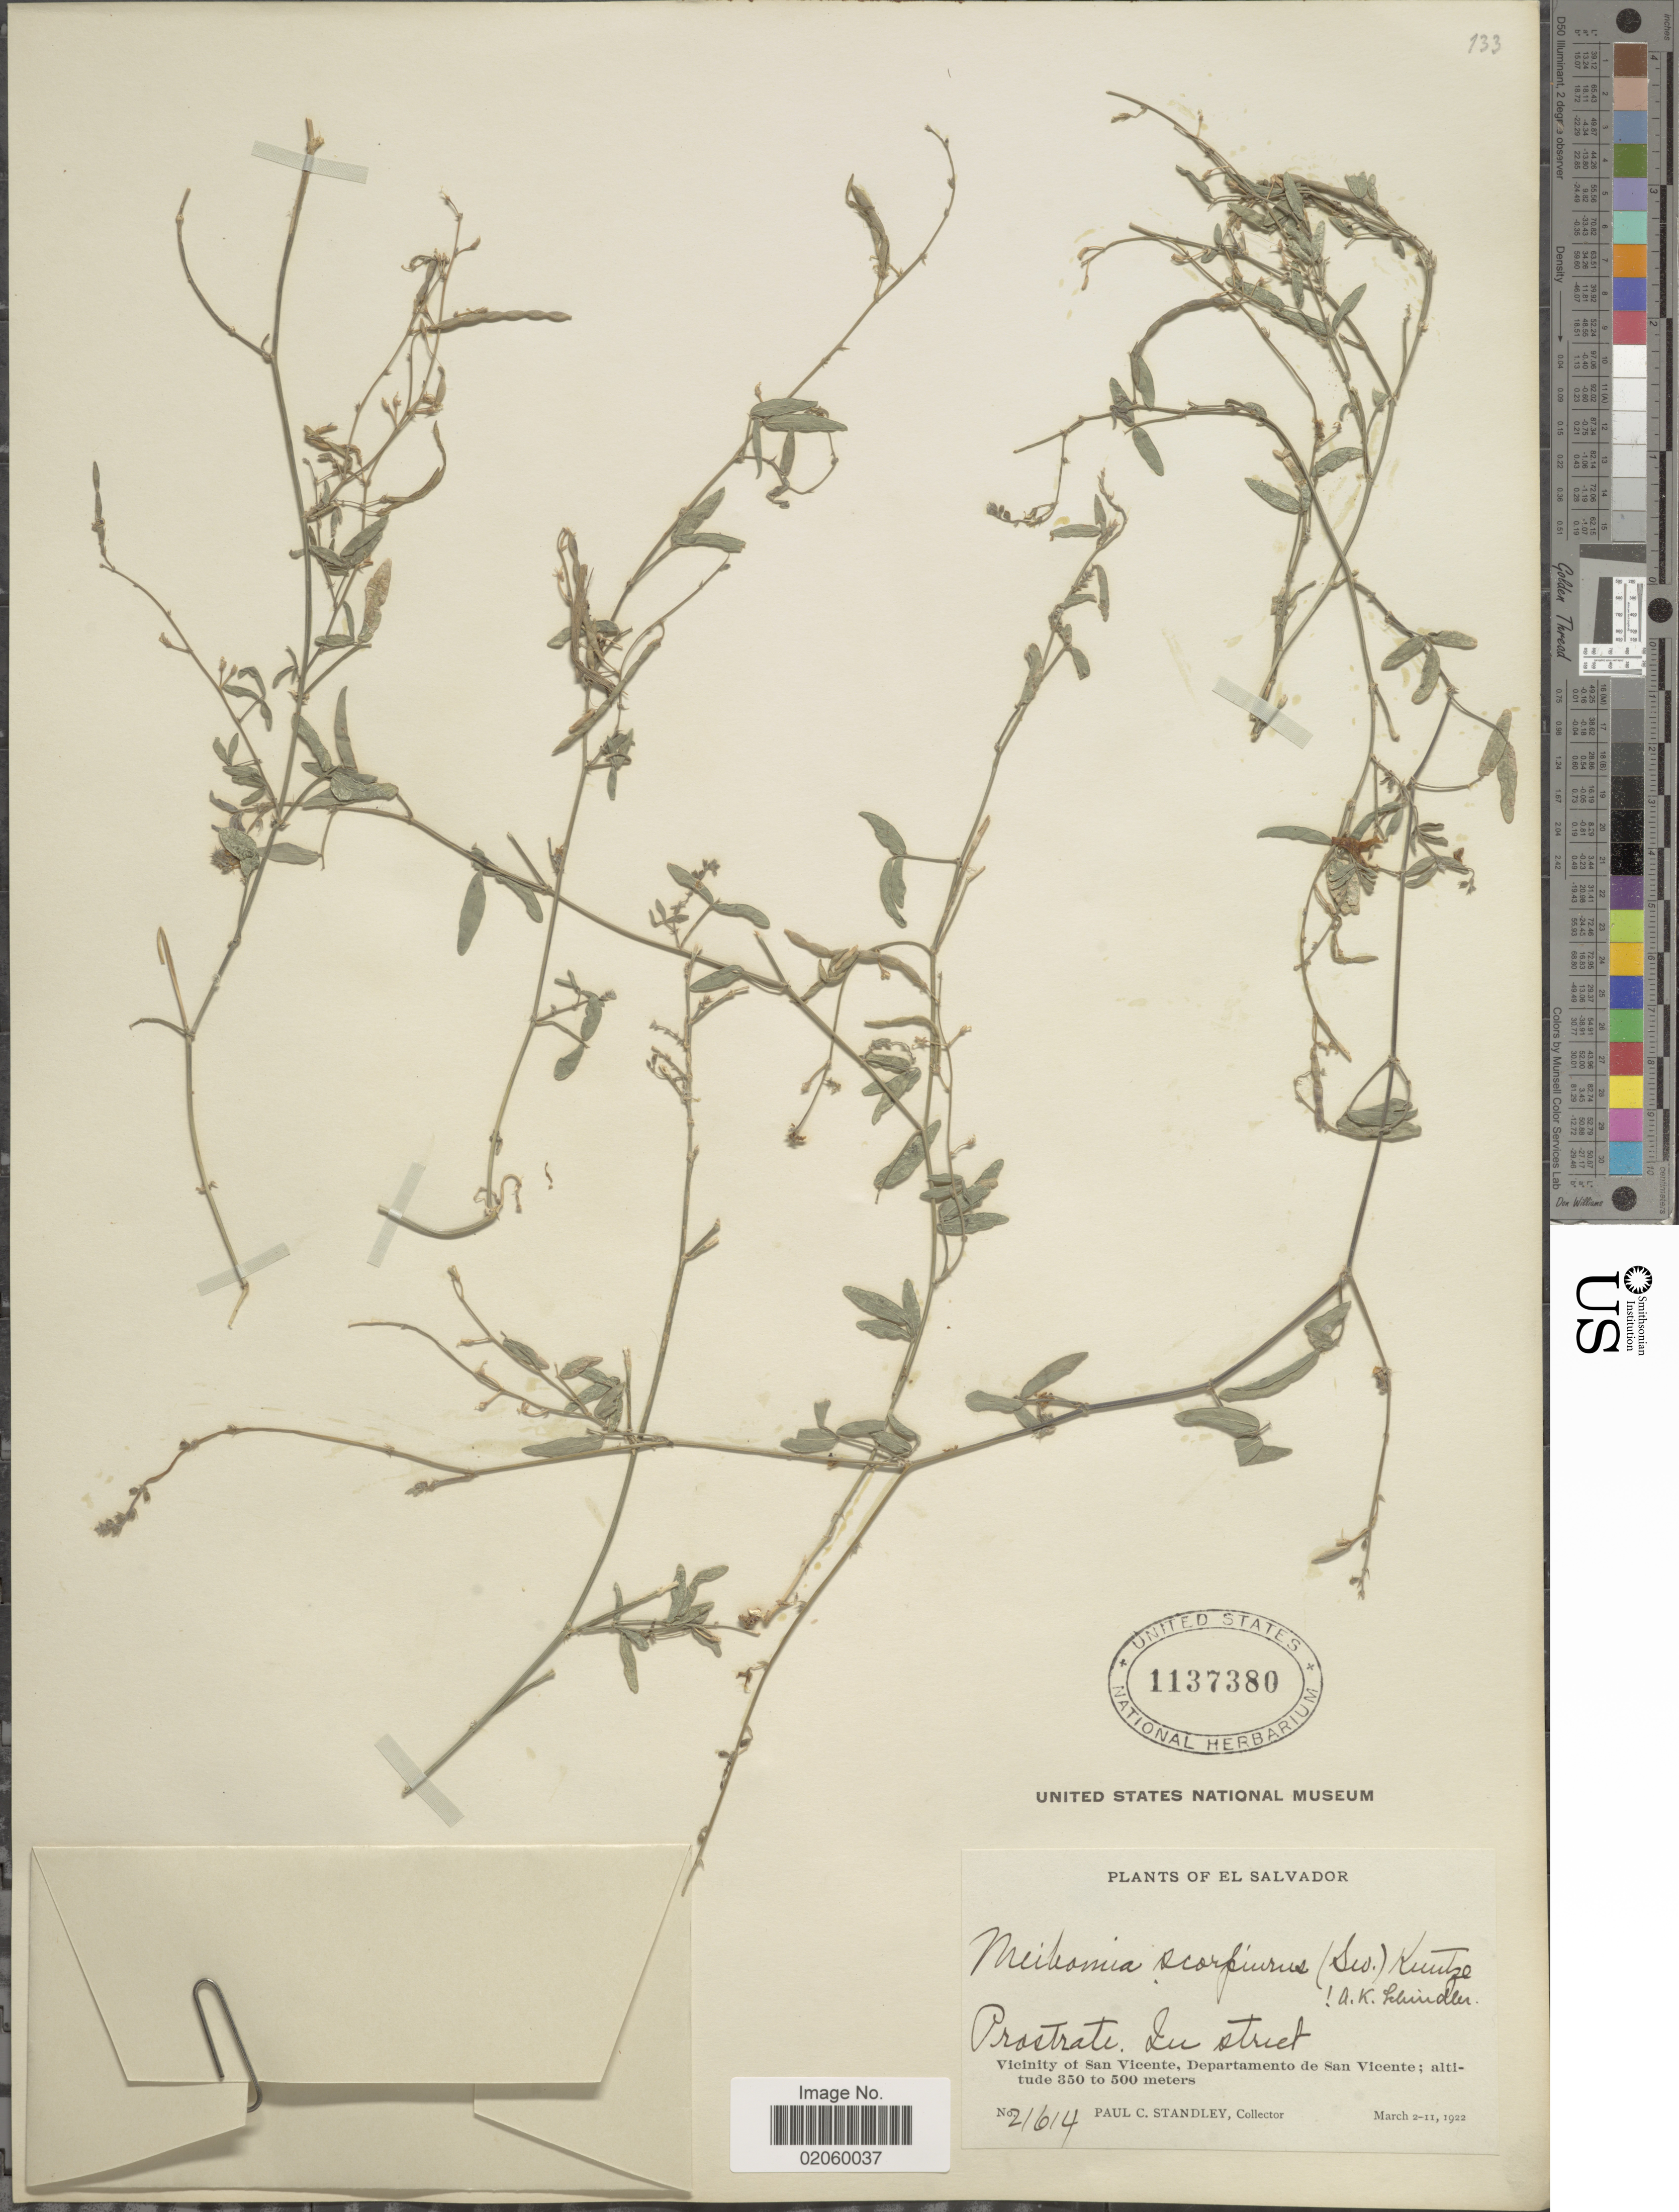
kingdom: Plantae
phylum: Tracheophyta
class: Magnoliopsida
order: Fabales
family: Fabaceae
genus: Desmodium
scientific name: Desmodium scorpiurus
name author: (Sw.) Desv. ex DC.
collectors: P. C. Standley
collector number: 21614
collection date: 1922-03-02/1922-03-11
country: El Salvador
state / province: San Vincente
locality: Departamento de San Vicente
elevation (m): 350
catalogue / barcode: US 1137380